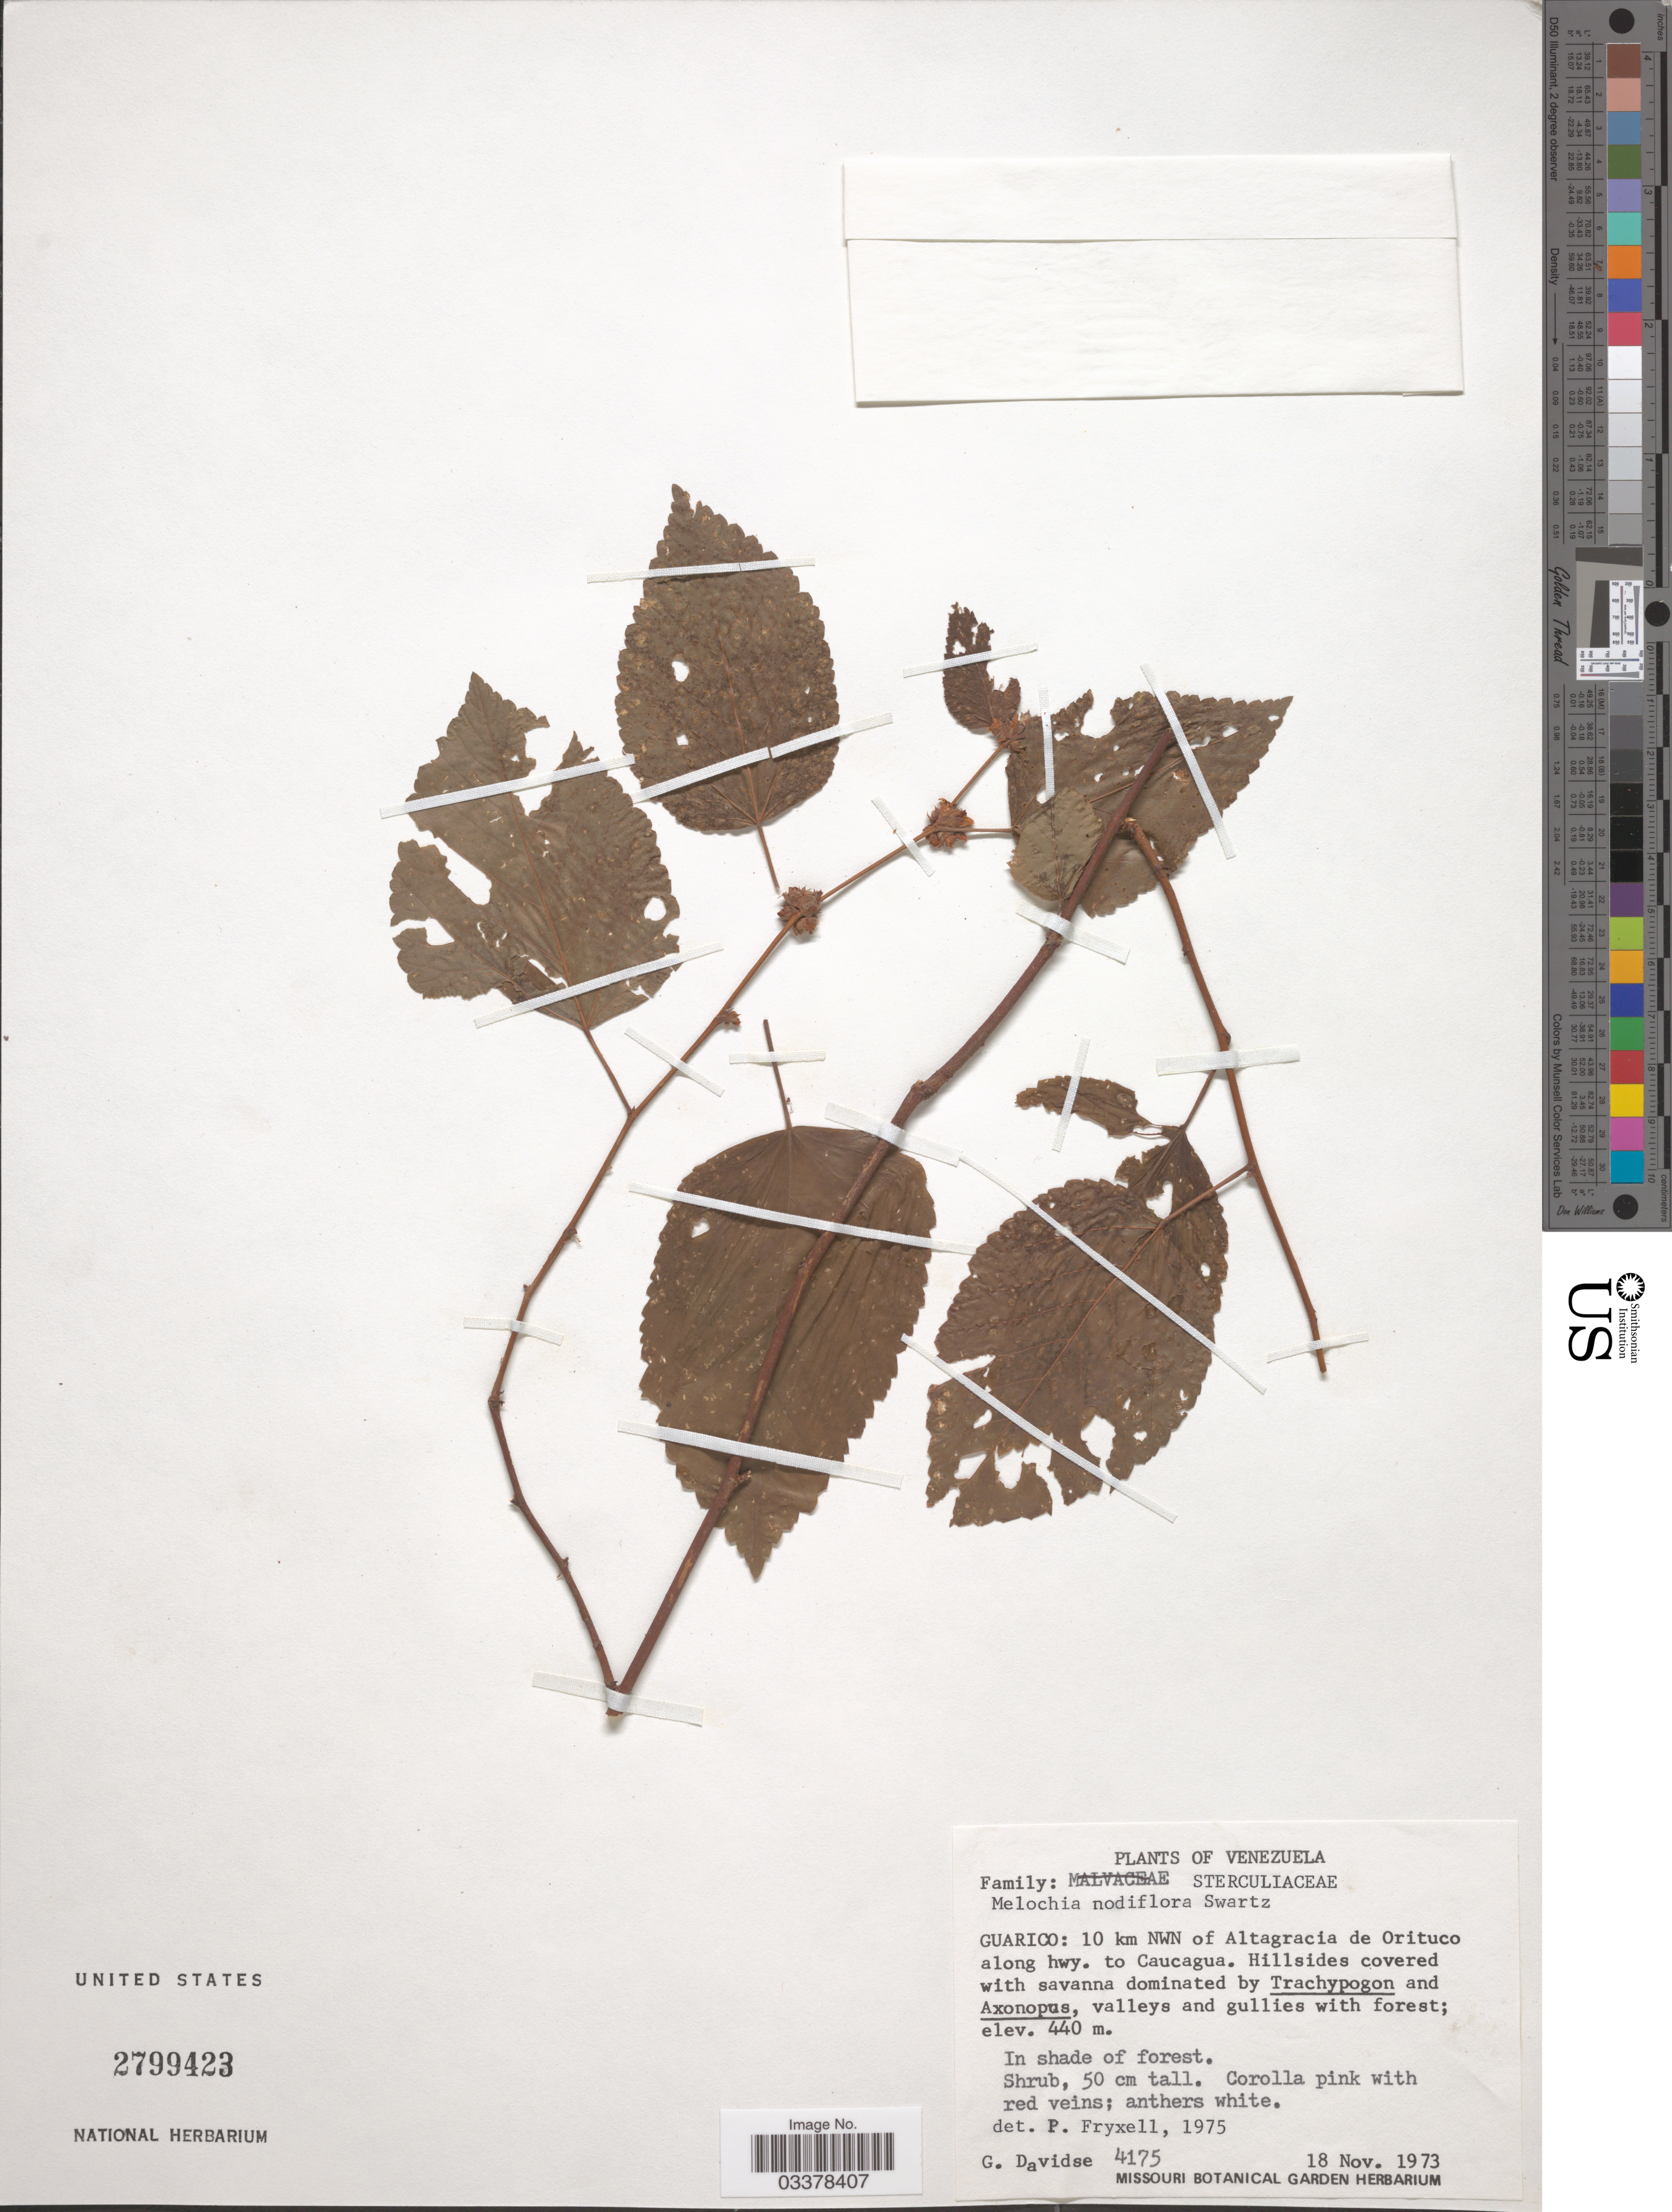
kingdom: Plantae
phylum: Tracheophyta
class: Magnoliopsida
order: Malvales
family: Malvaceae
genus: Melochia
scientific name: Melochia nodiflora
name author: Sw.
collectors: G. Davidse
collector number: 4175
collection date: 1973-11-18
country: Venezuela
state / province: Guárico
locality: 10 km NWN of Altagracia de Orituco along hwy. to Caucagua.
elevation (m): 440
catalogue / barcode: US 2799423